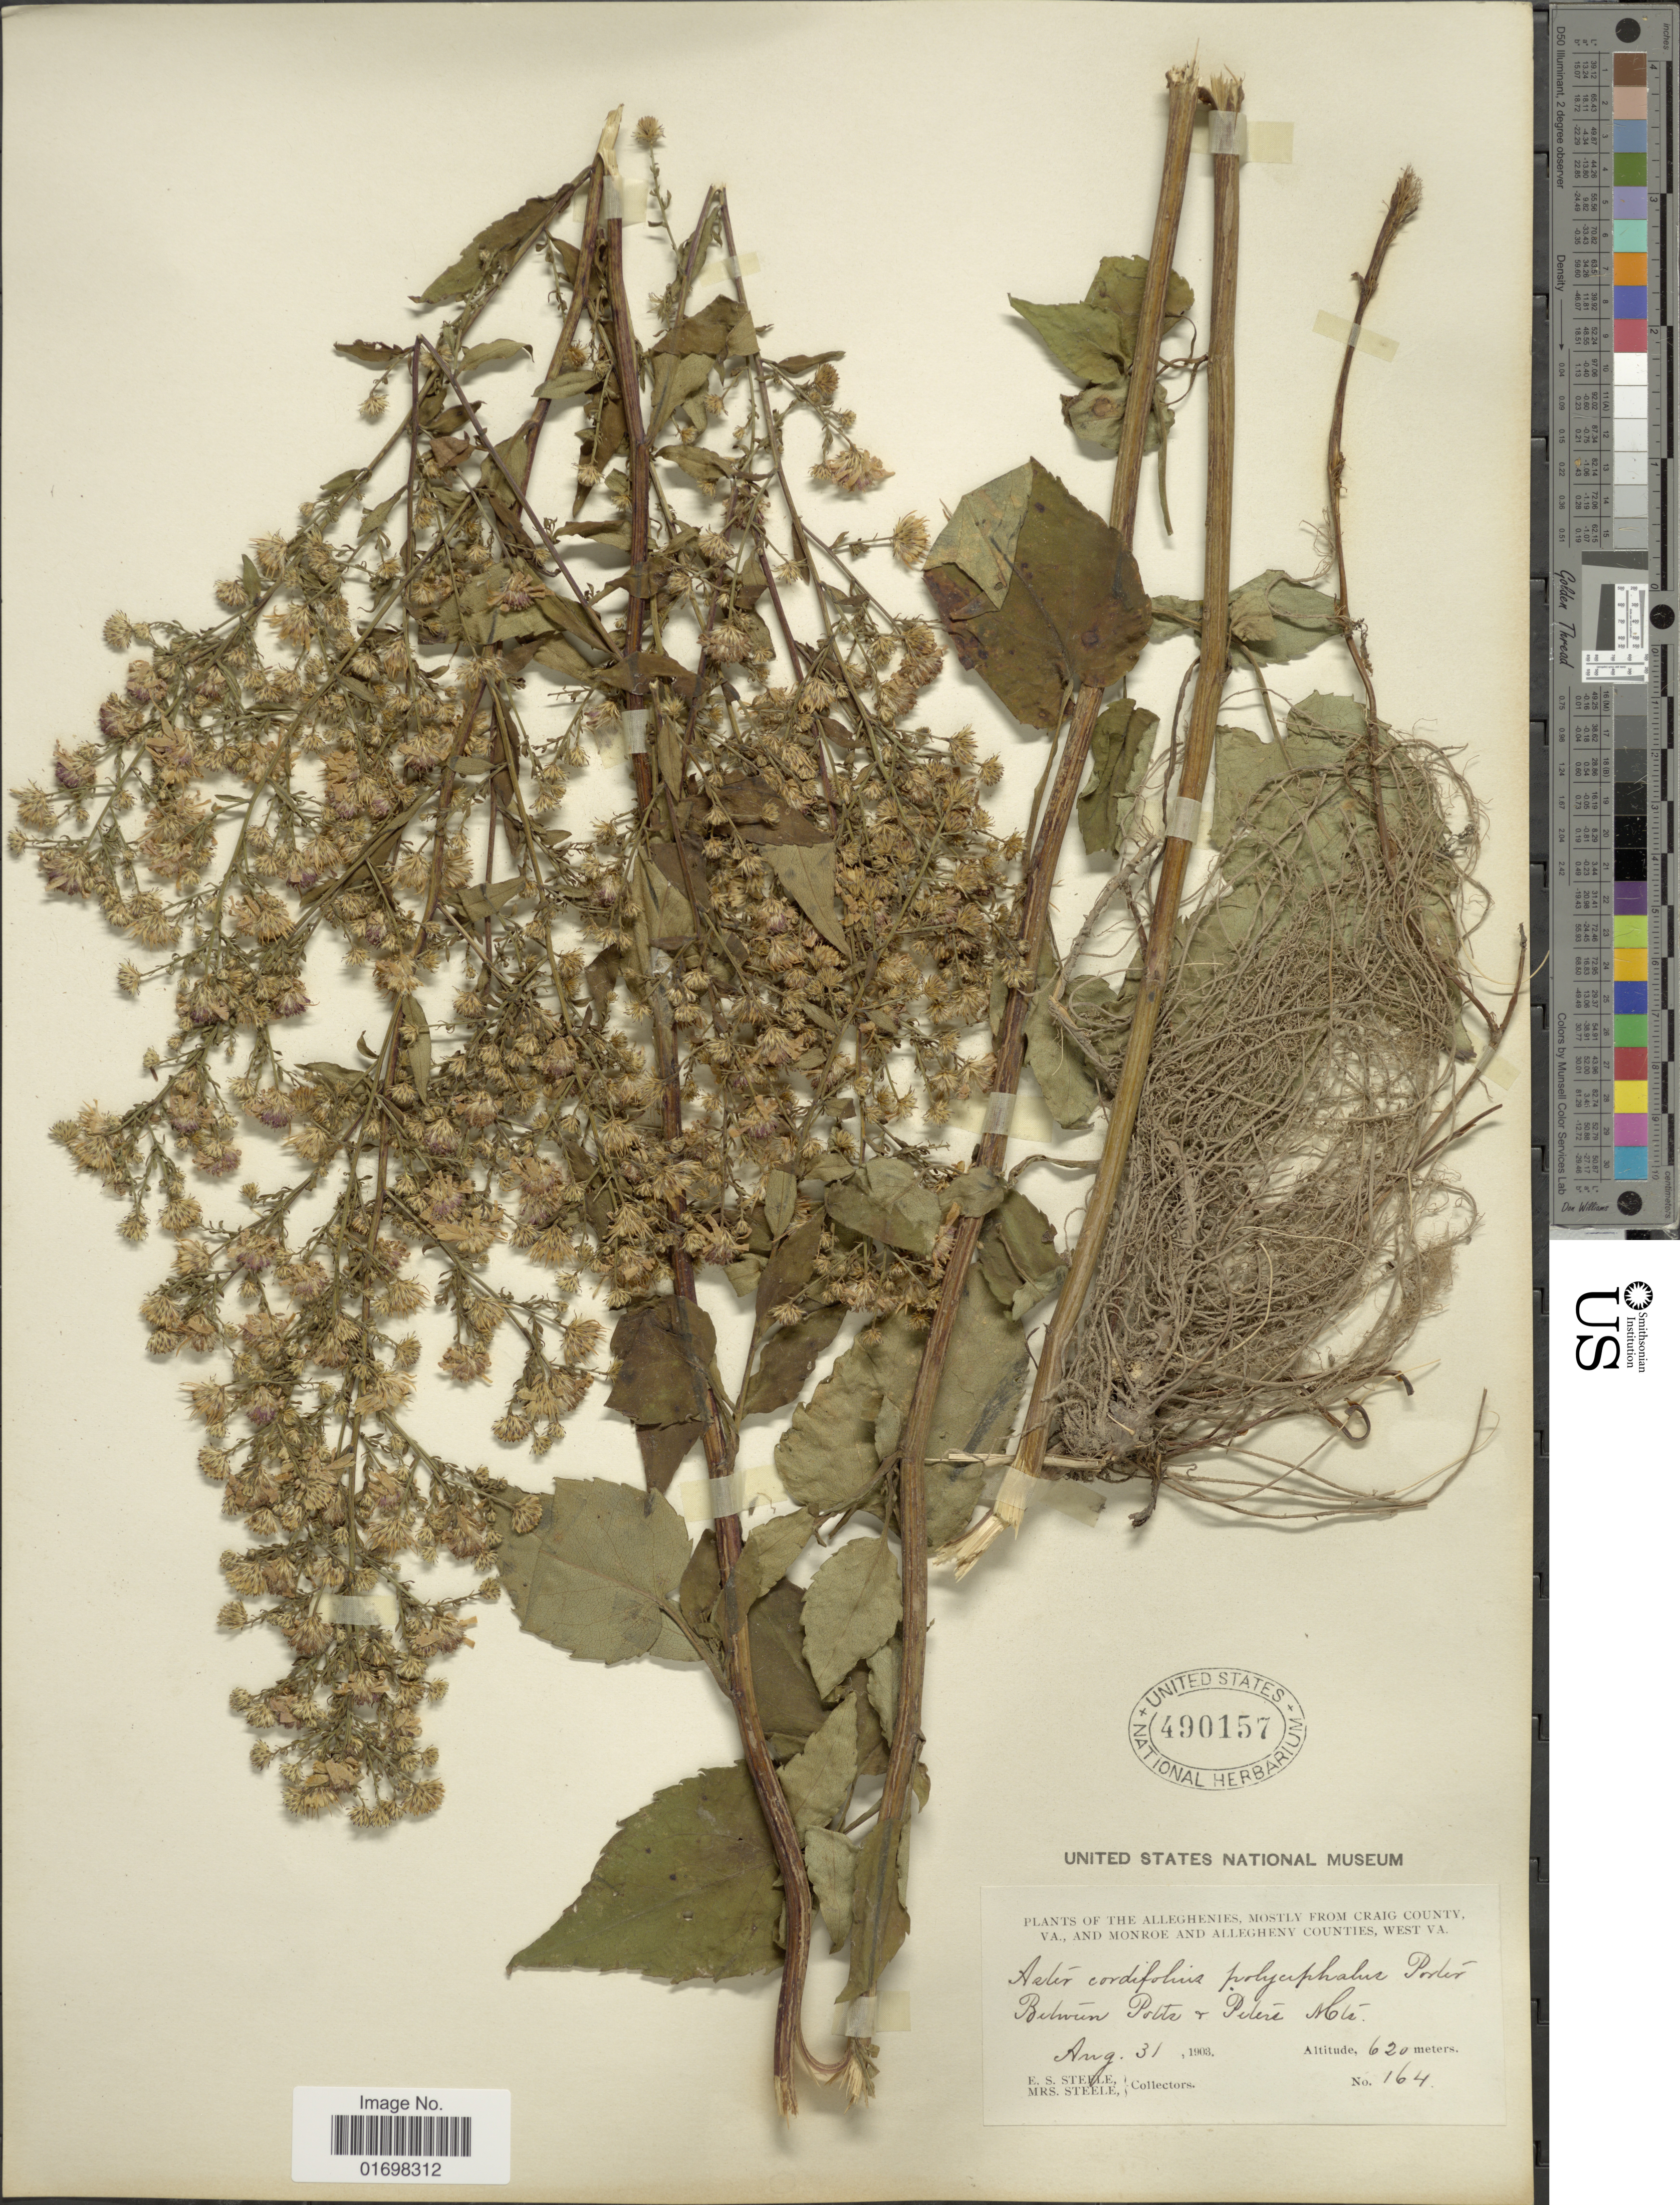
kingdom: Plantae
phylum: Tracheophyta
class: Magnoliopsida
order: Asterales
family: Asteraceae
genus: Symphyotrichum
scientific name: Symphyotrichum cordifolium var. polycephalum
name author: (Porter) G.L. Nesom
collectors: E. Steele & Mrs. E. S. Steele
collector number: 164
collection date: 1903-08-31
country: United States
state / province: Virginia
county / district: Craig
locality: The Alleghenies, mostly from Craig County, Va. and Monroe and Allegheny Counties, West Va. Between Potts & Peters Mts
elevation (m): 620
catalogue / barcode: US 490157